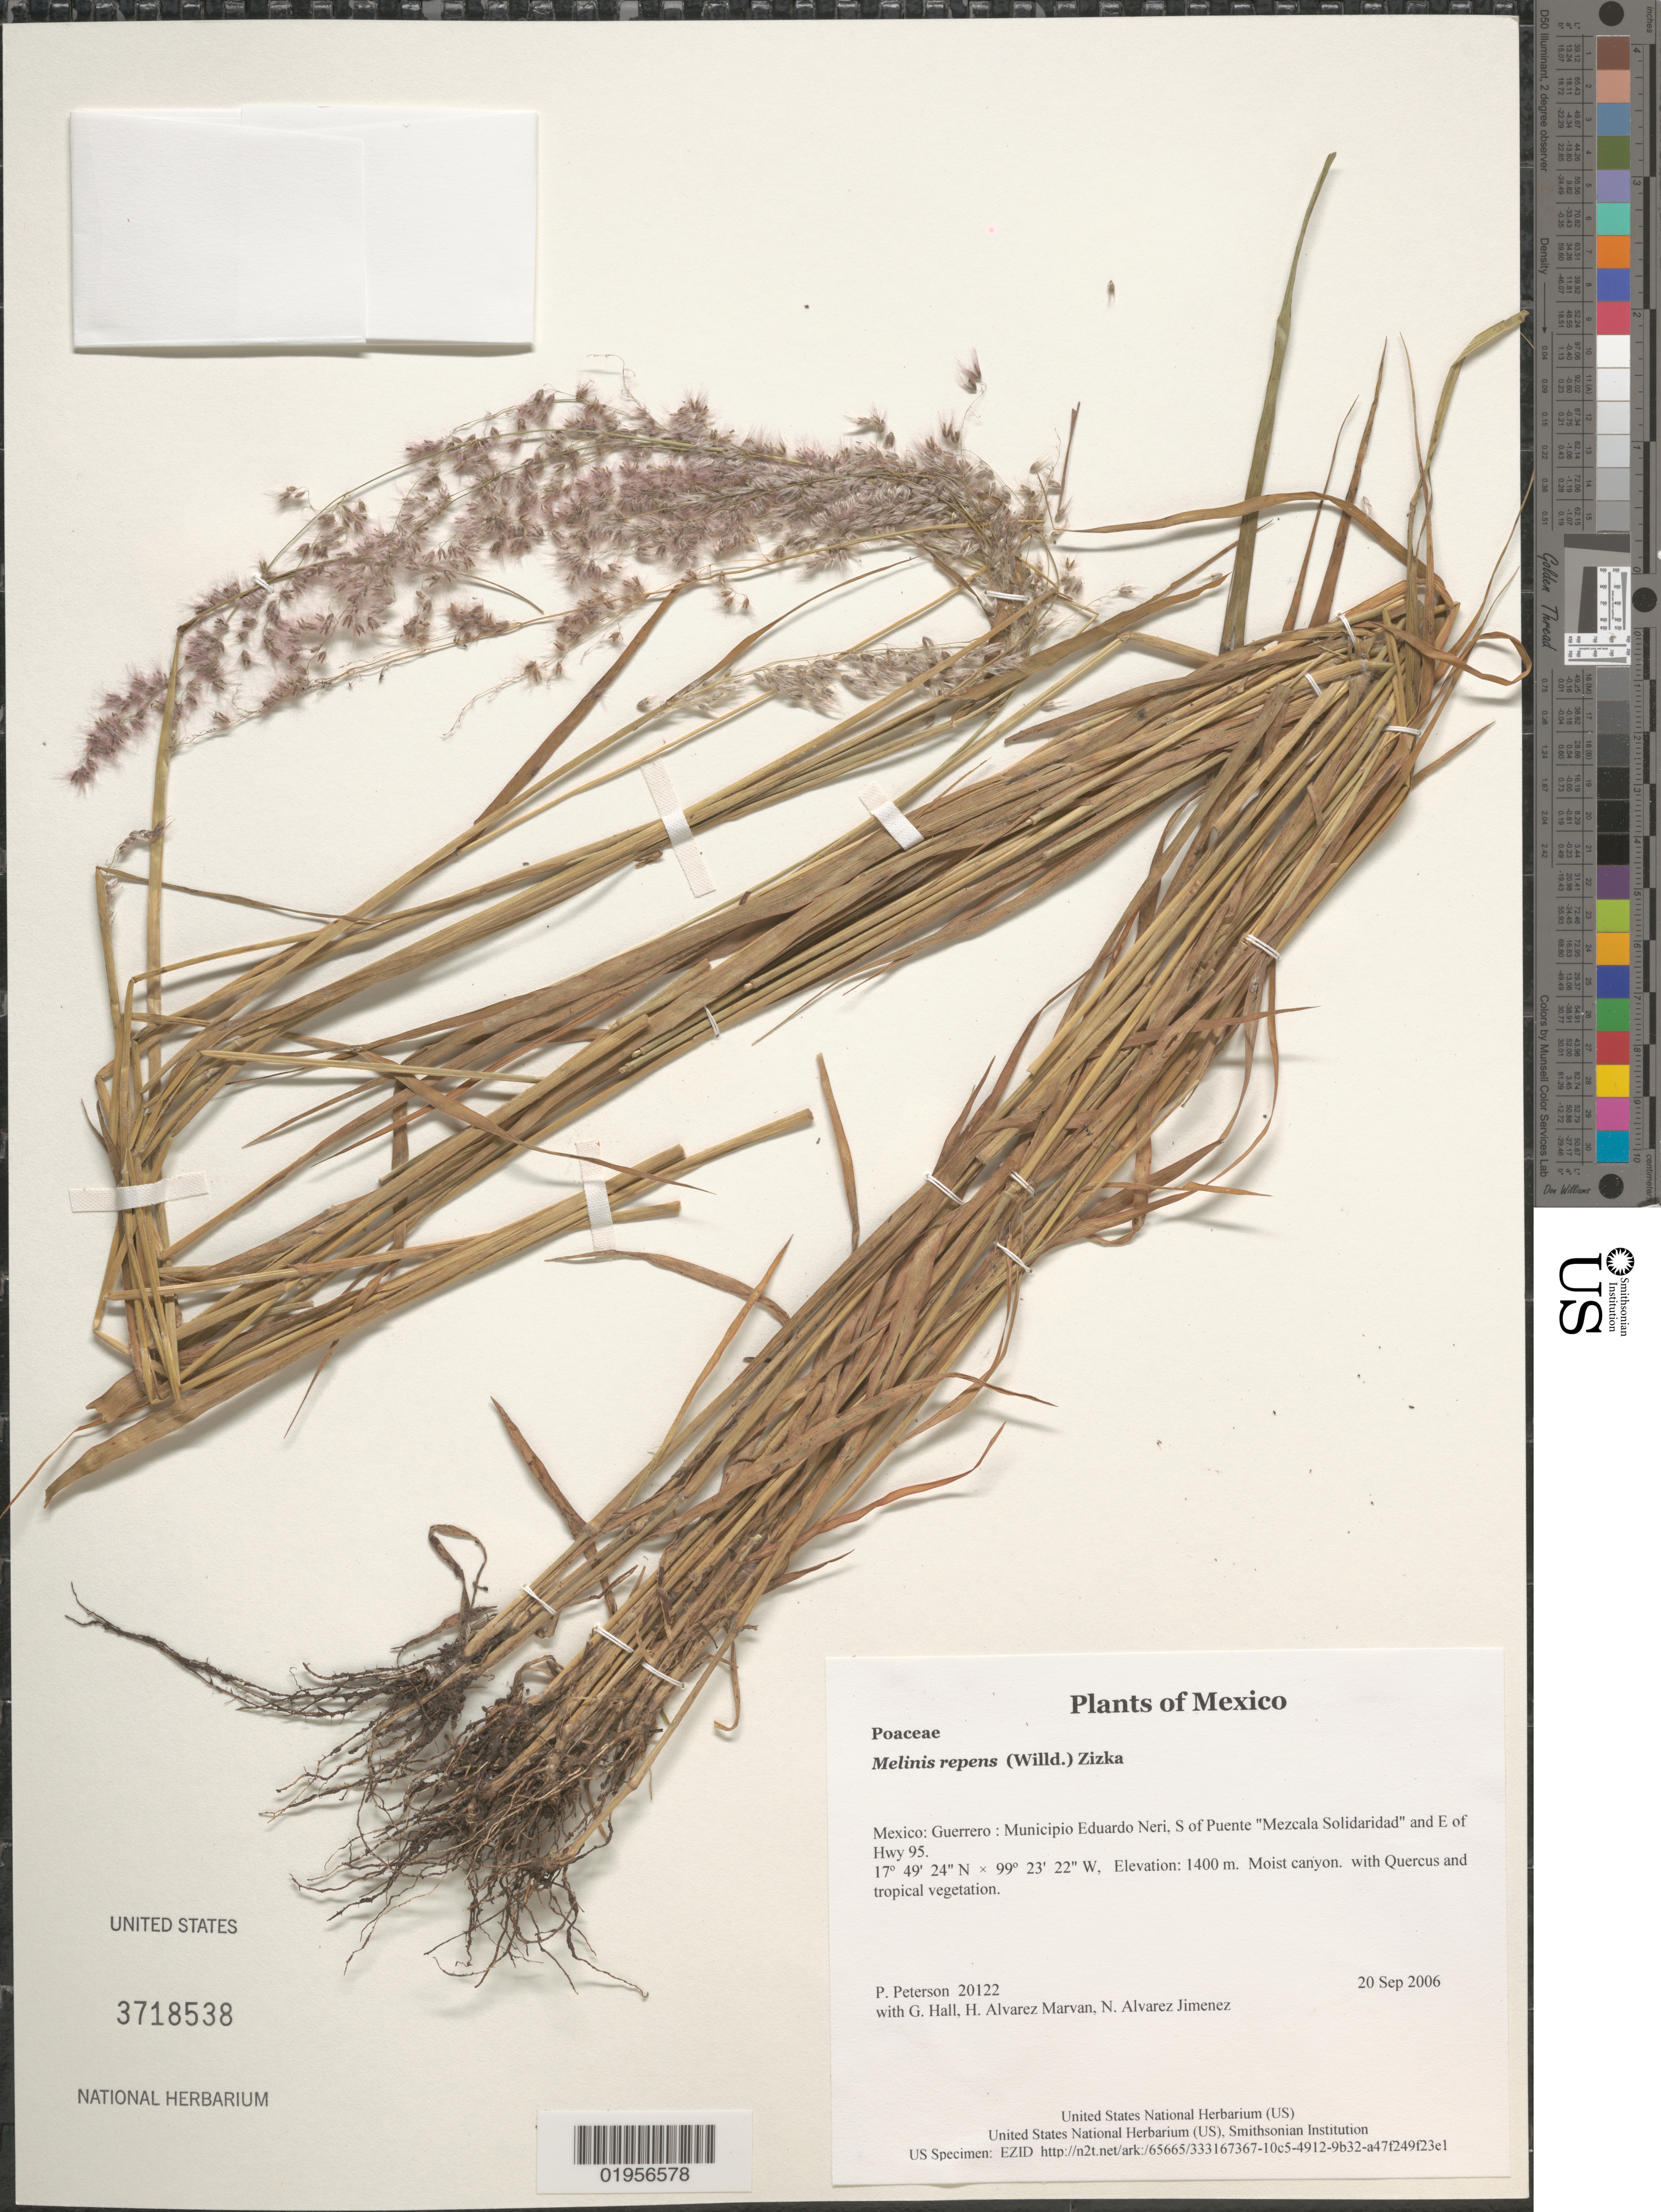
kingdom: Plantae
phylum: Tracheophyta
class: Liliopsida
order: Poales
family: Poaceae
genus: Melinis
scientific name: Melinis repens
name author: (Willd.) Zizka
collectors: P. M. Peterson, G. Hall, H. Alvarez Marvan & N. Alvarez Jimenez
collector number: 20122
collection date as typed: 20 Sep 2006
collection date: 2006-09-20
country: Mexico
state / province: Guerrero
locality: Municipio Eduardo Neri, S of Puente "Mezcala Solidaridad" and E of Hwy 95.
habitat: Moist canyon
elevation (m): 1400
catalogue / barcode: US 3718538